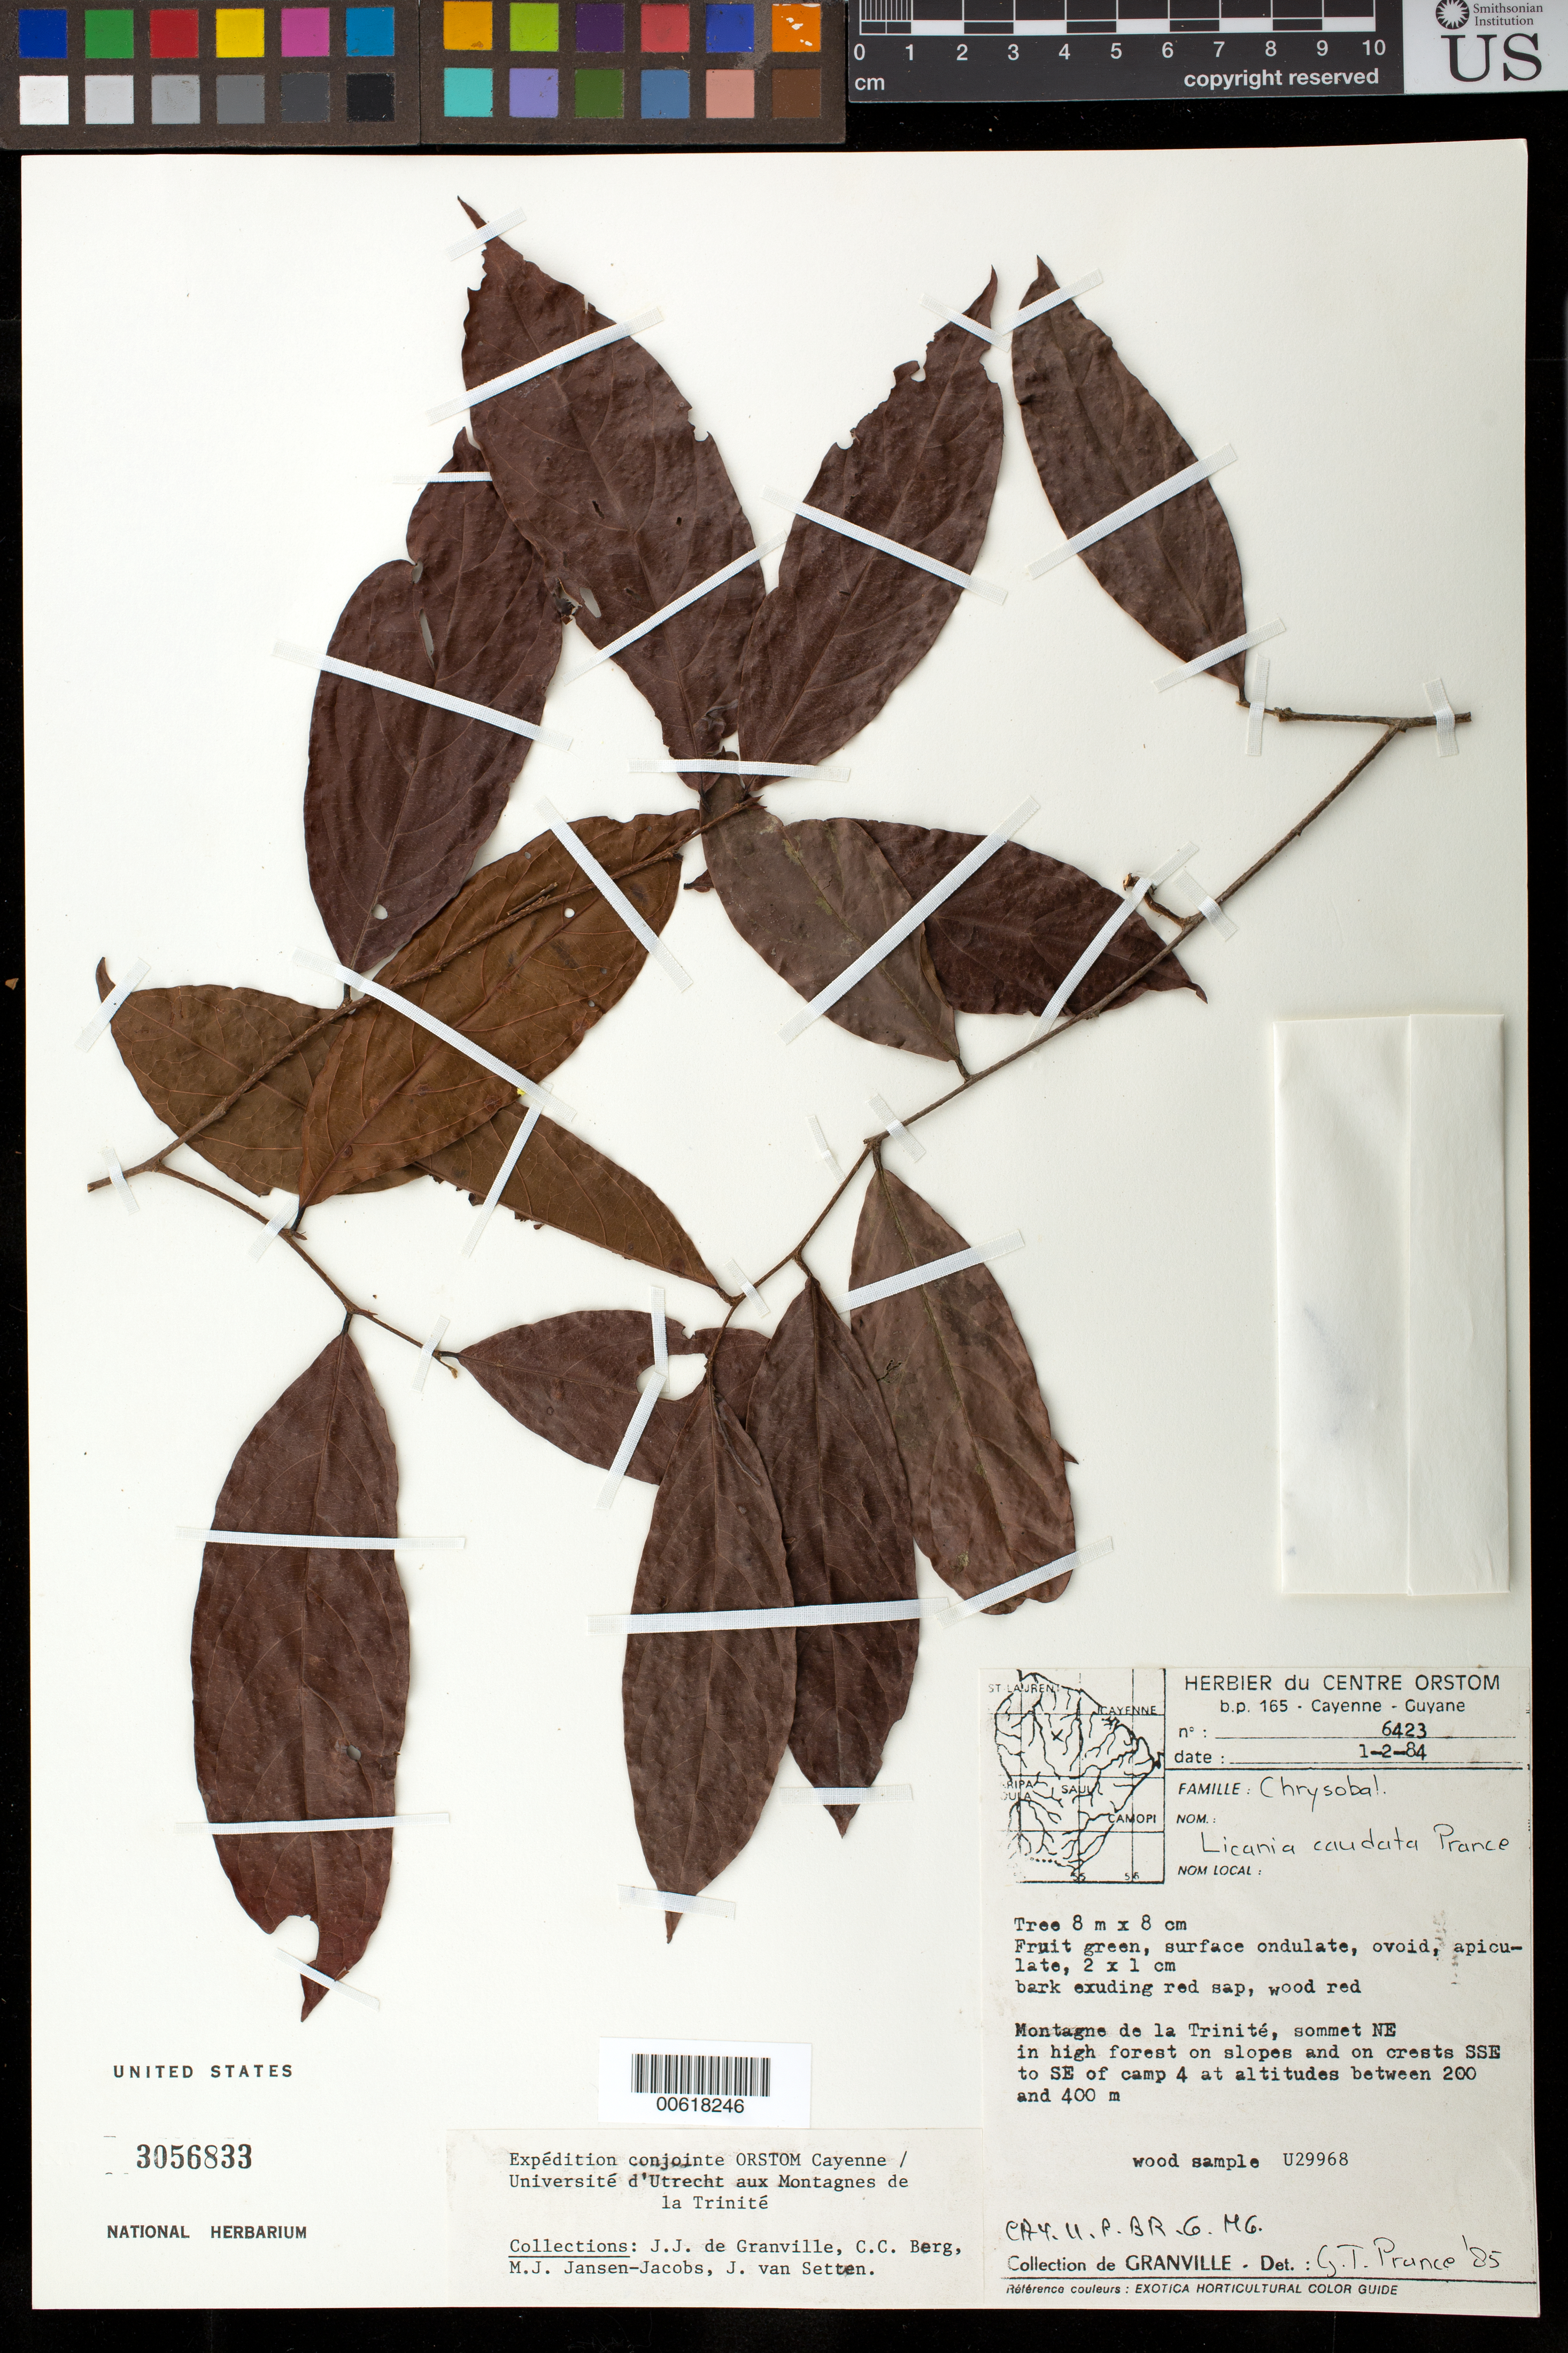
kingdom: Plantae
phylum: Tracheophyta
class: Magnoliopsida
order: Malpighiales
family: Chrysobalanaceae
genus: Hymenopus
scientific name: Hymenopus caudatus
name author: (Prance) Sothers & Prance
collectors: J.-J. de Granville, C. C. Berg, M. J. Jansen-Jacobs & J. van Setten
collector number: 6423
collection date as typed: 1-Feb-84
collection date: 1984-02-01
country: French Guiana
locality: Montagnes de la Trinité, sommet NE, SSE to SE of camp 4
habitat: High forest on slopes and on crests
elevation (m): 200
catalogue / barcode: US 3056833